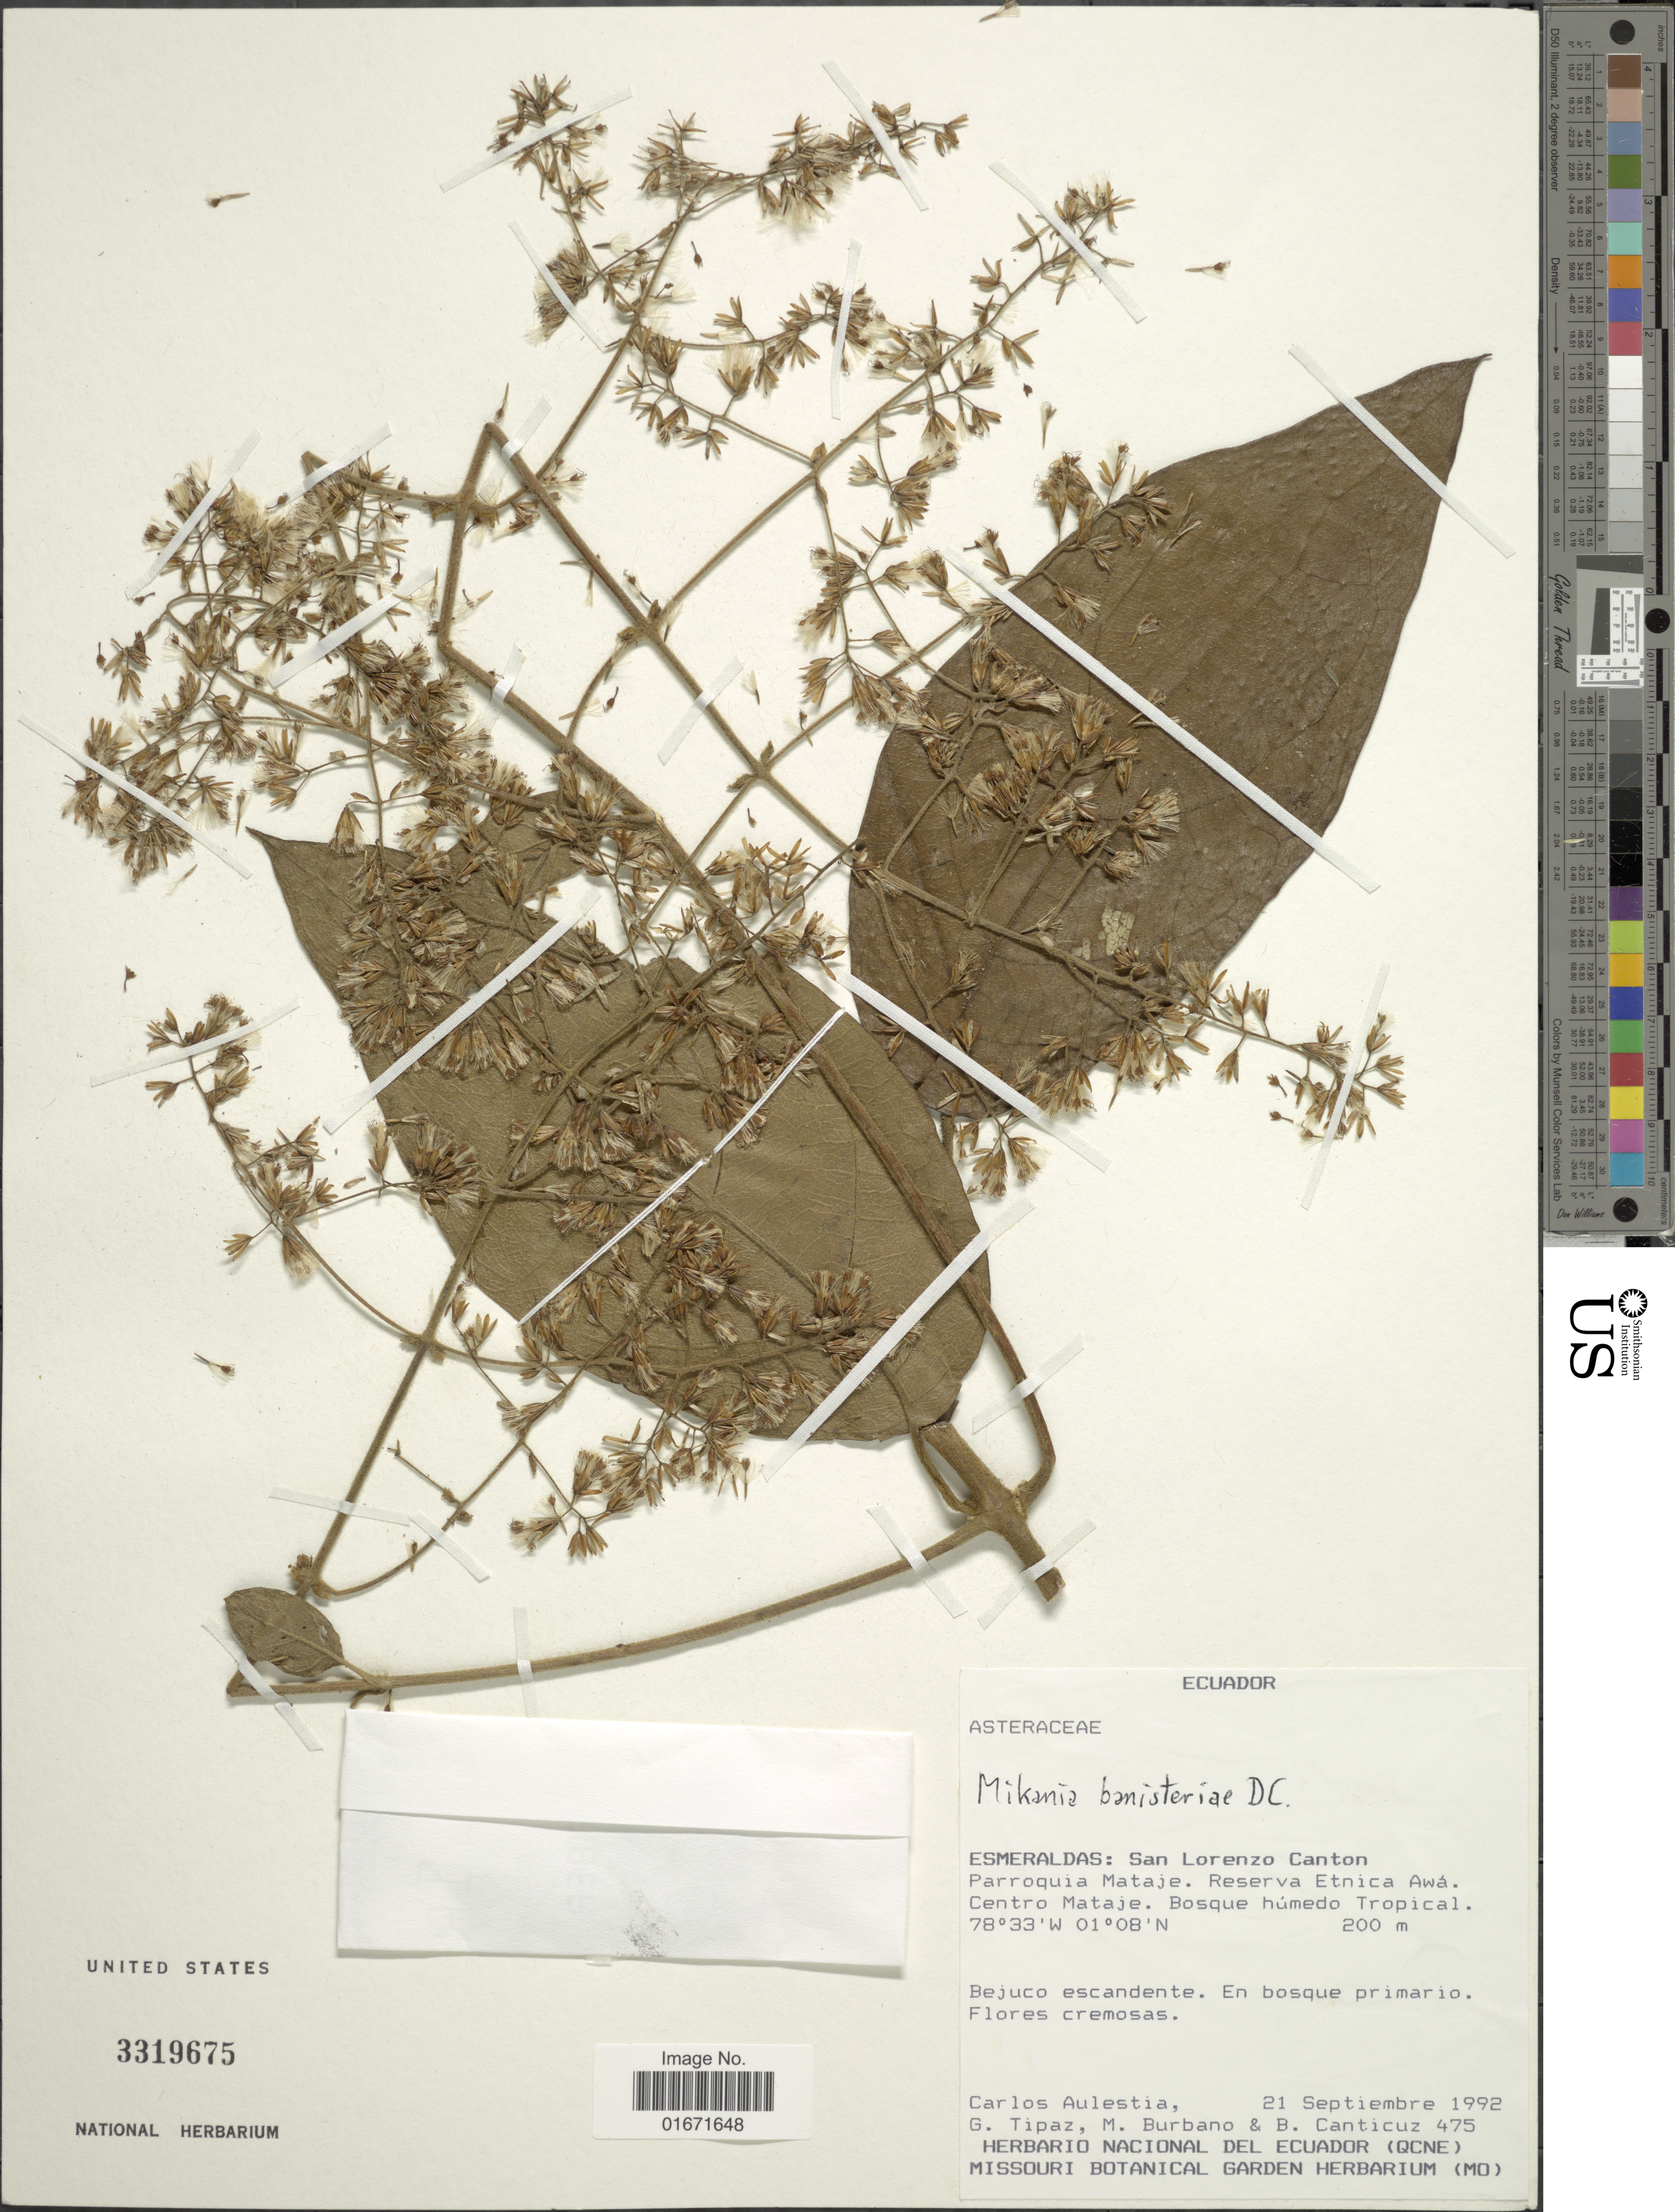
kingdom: Plantae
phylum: Tracheophyta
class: Magnoliopsida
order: Asterales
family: Asteraceae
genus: Mikania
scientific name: Mikania banisteriae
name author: DC.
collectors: C. Aulestia, G. Tipaz, M. Burbano & B. Canticuz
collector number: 475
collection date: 1992-09-21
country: Ecuador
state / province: Esmeraldas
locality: Esmeraldas: San Lorenzo Canton. Parroquia Mataje. Reserva Etnica Awá. Centro Mataje. Bosque húmedo Tropical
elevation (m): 200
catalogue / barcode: US 3319675